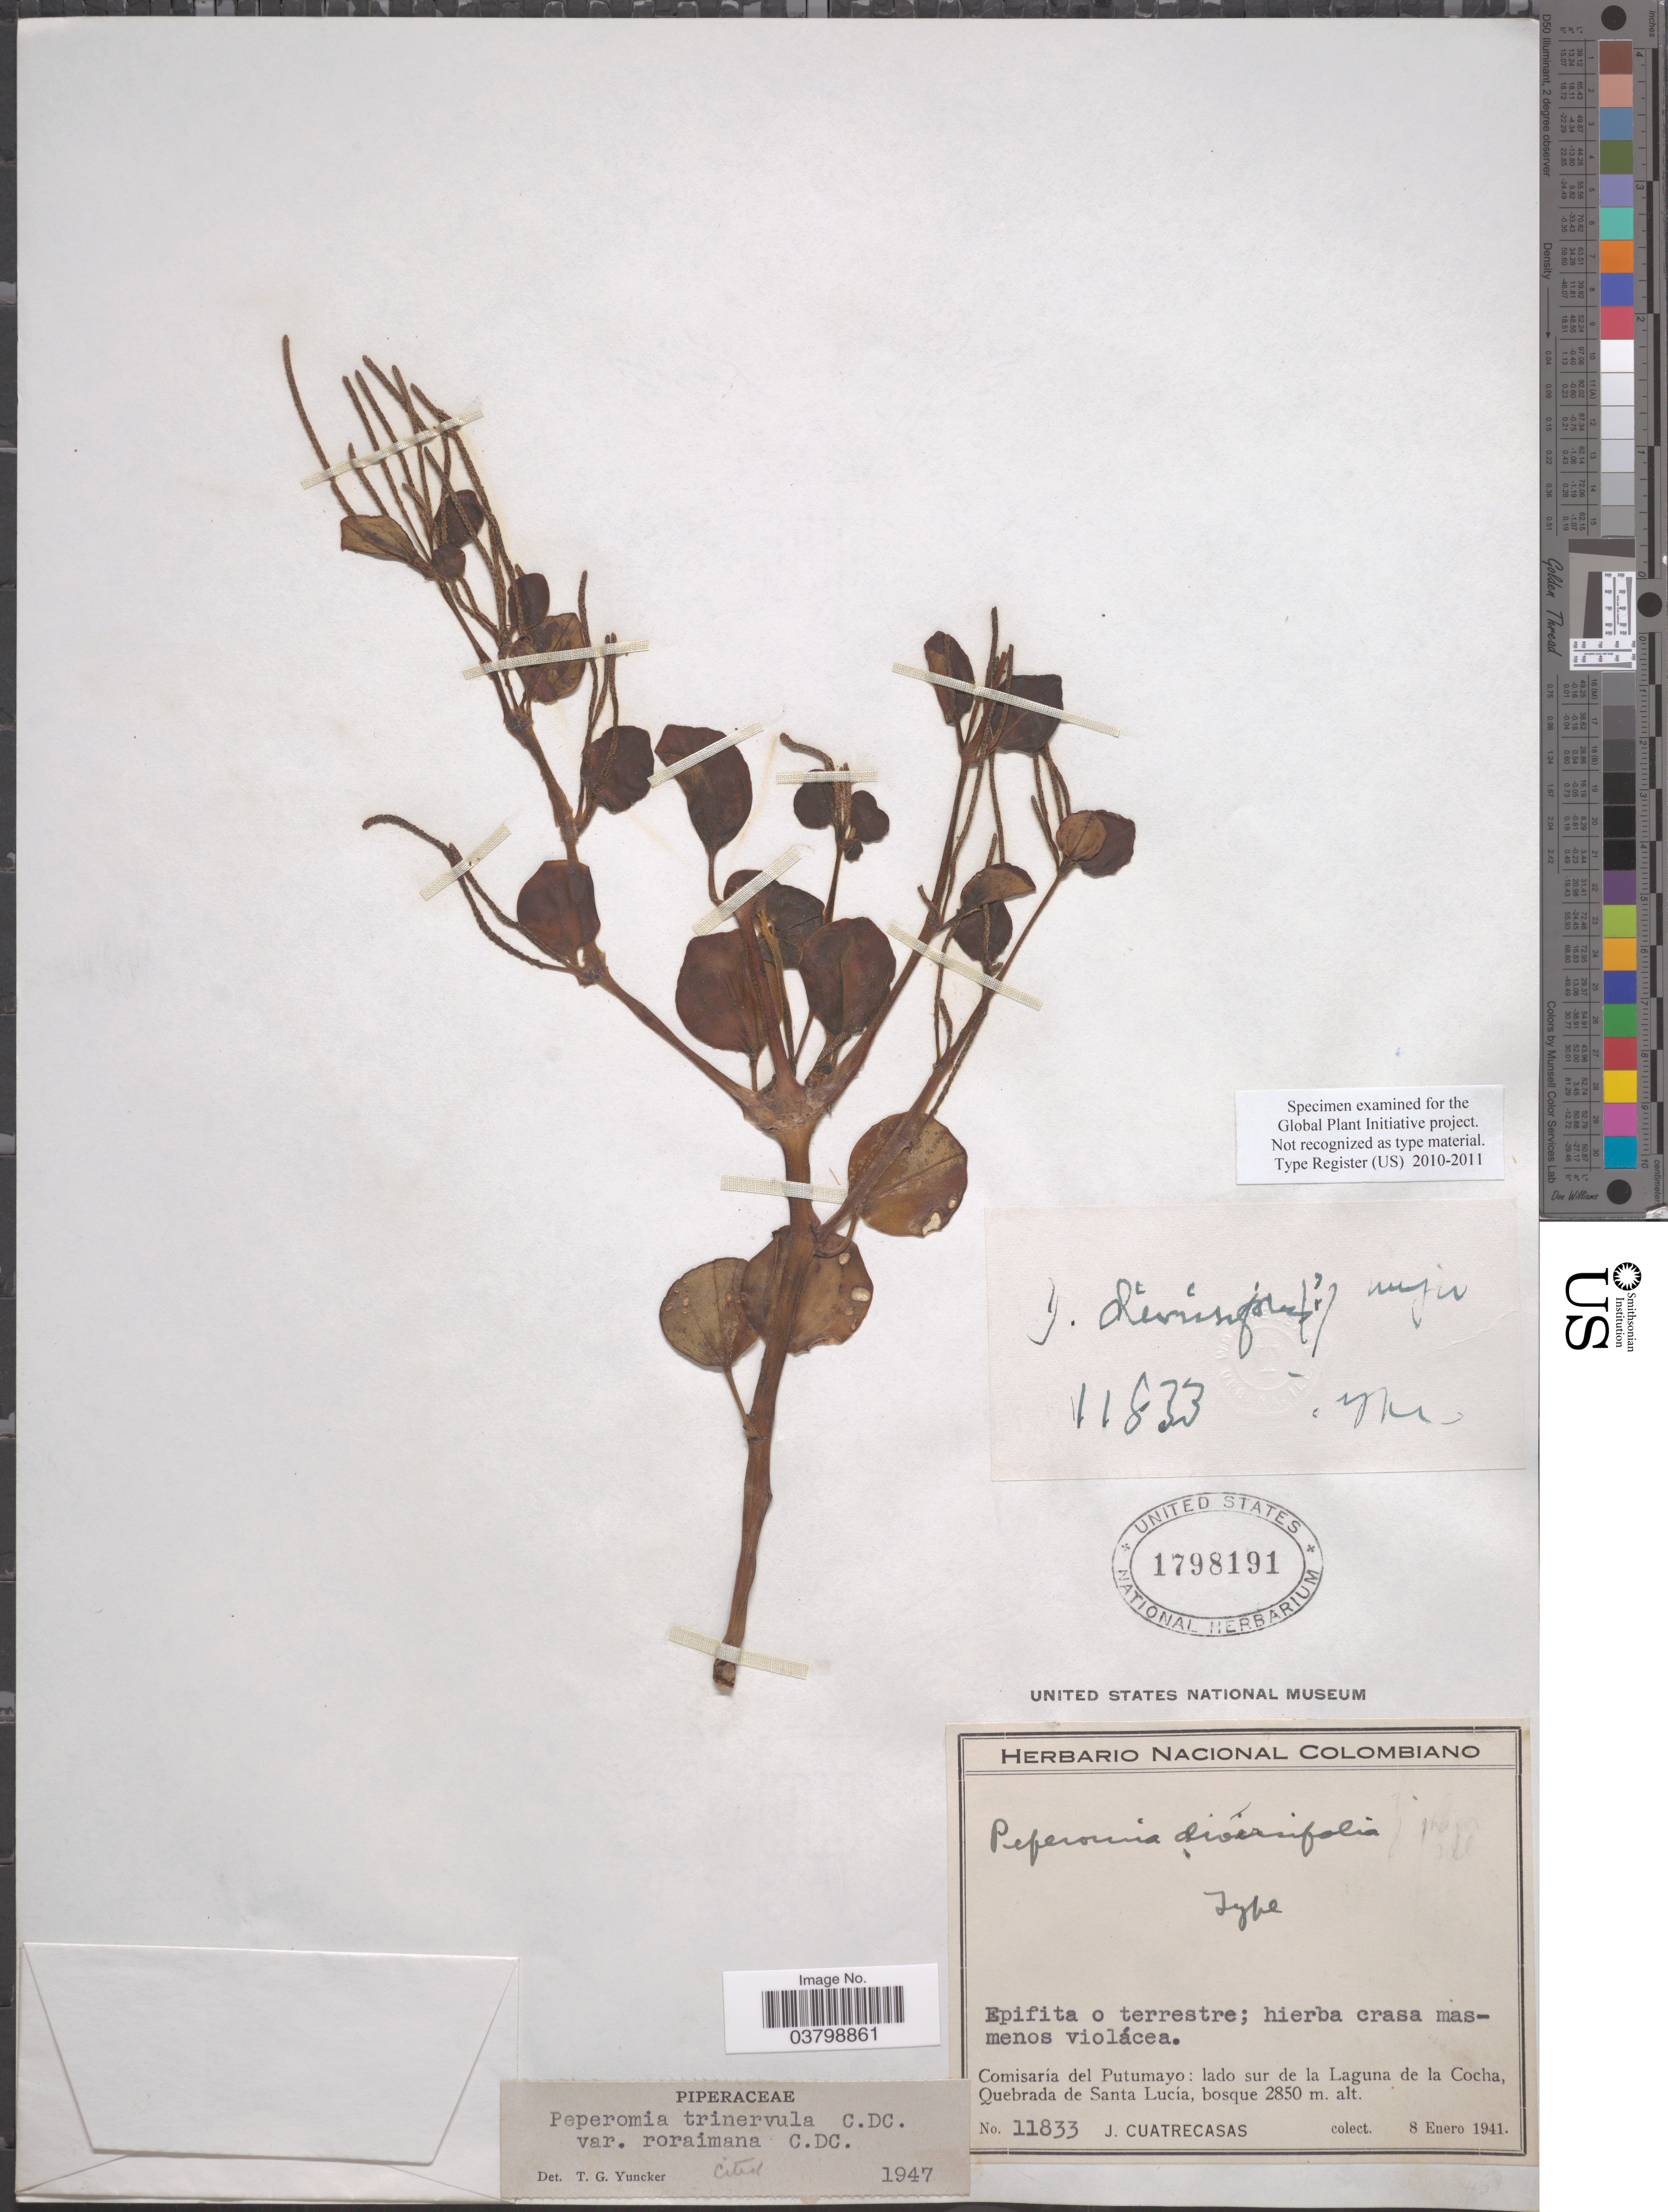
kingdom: Plantae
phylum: Tracheophyta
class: Magnoliopsida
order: Piperales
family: Piperaceae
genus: Peperomia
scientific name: Peperomia trinervula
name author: C. DC.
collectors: J. Cuatrecasas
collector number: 11833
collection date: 1941-01-08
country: Colombia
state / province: Putumayo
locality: Comisaría del Putumayo: lado sur de la Laguna de la Cocha, Quebrada de Santa Lucia.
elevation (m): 2850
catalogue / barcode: US 1798191